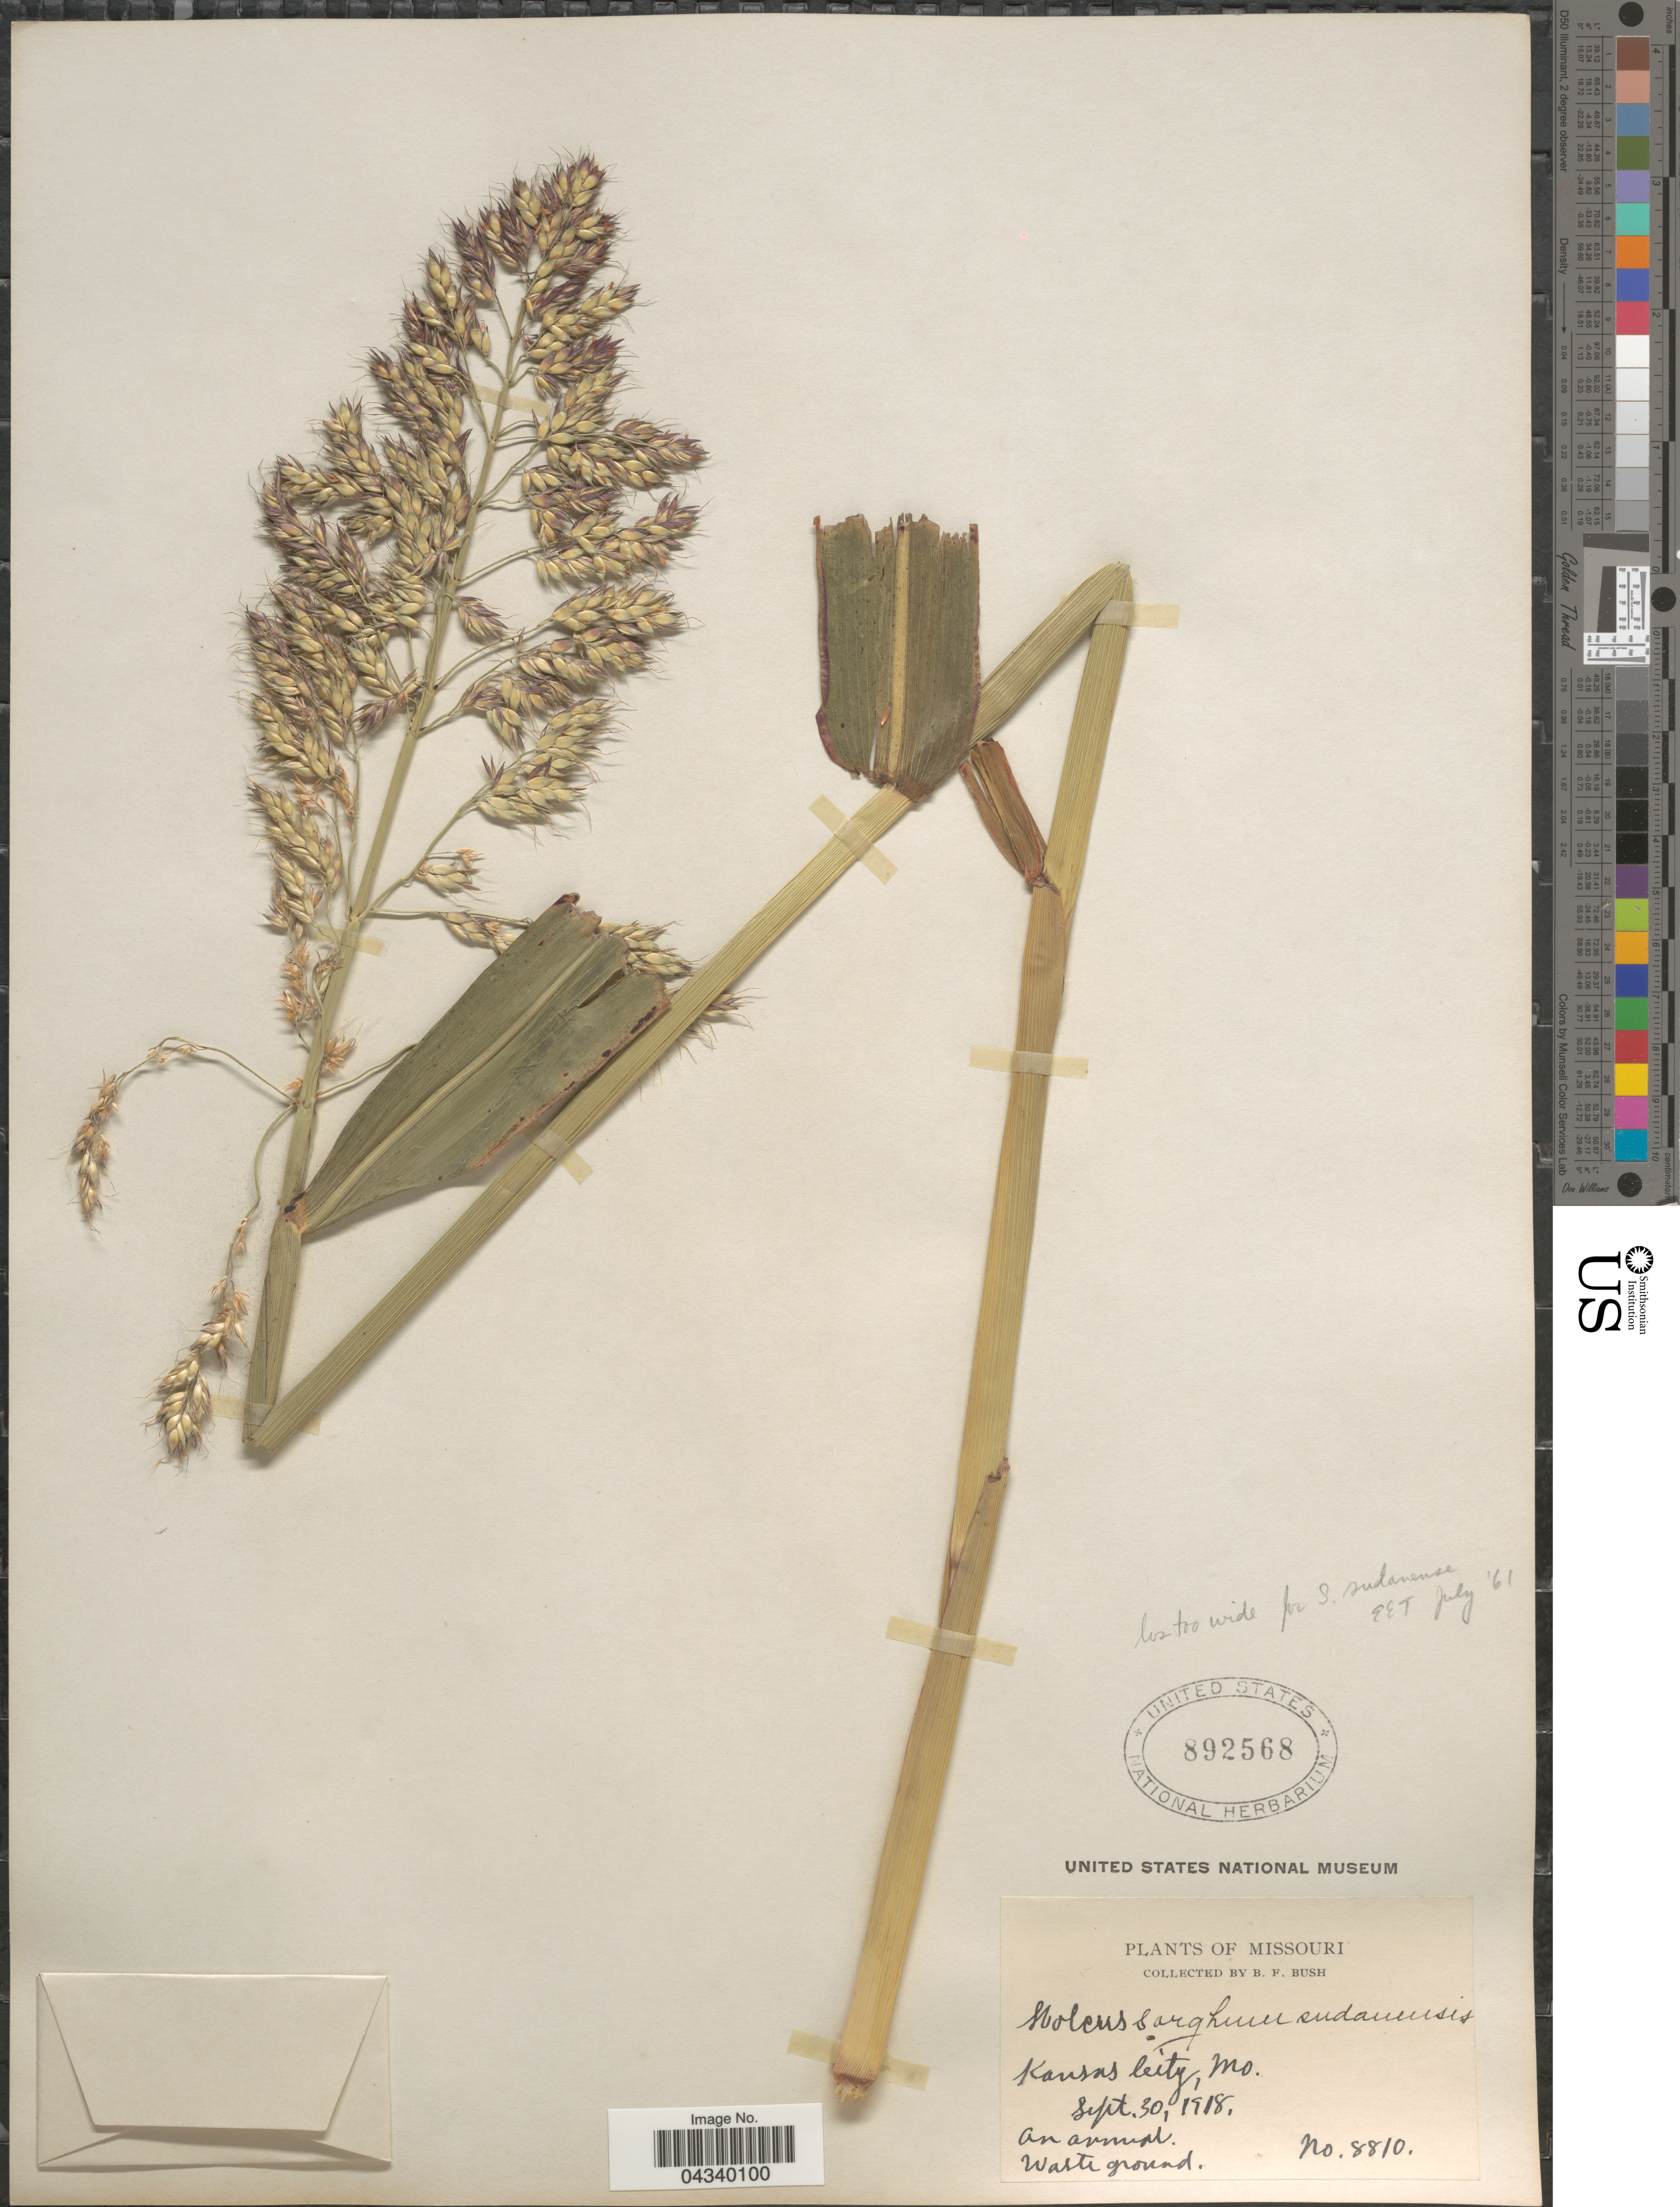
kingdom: Plantae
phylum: Tracheophyta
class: Liliopsida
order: Poales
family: Poaceae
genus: Sorghum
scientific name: Sorghum halepense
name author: (L.) Pers.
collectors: B. F. Bush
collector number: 8810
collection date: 1918-09-30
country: United States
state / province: Missouri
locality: Kansas City.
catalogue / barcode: US 892568